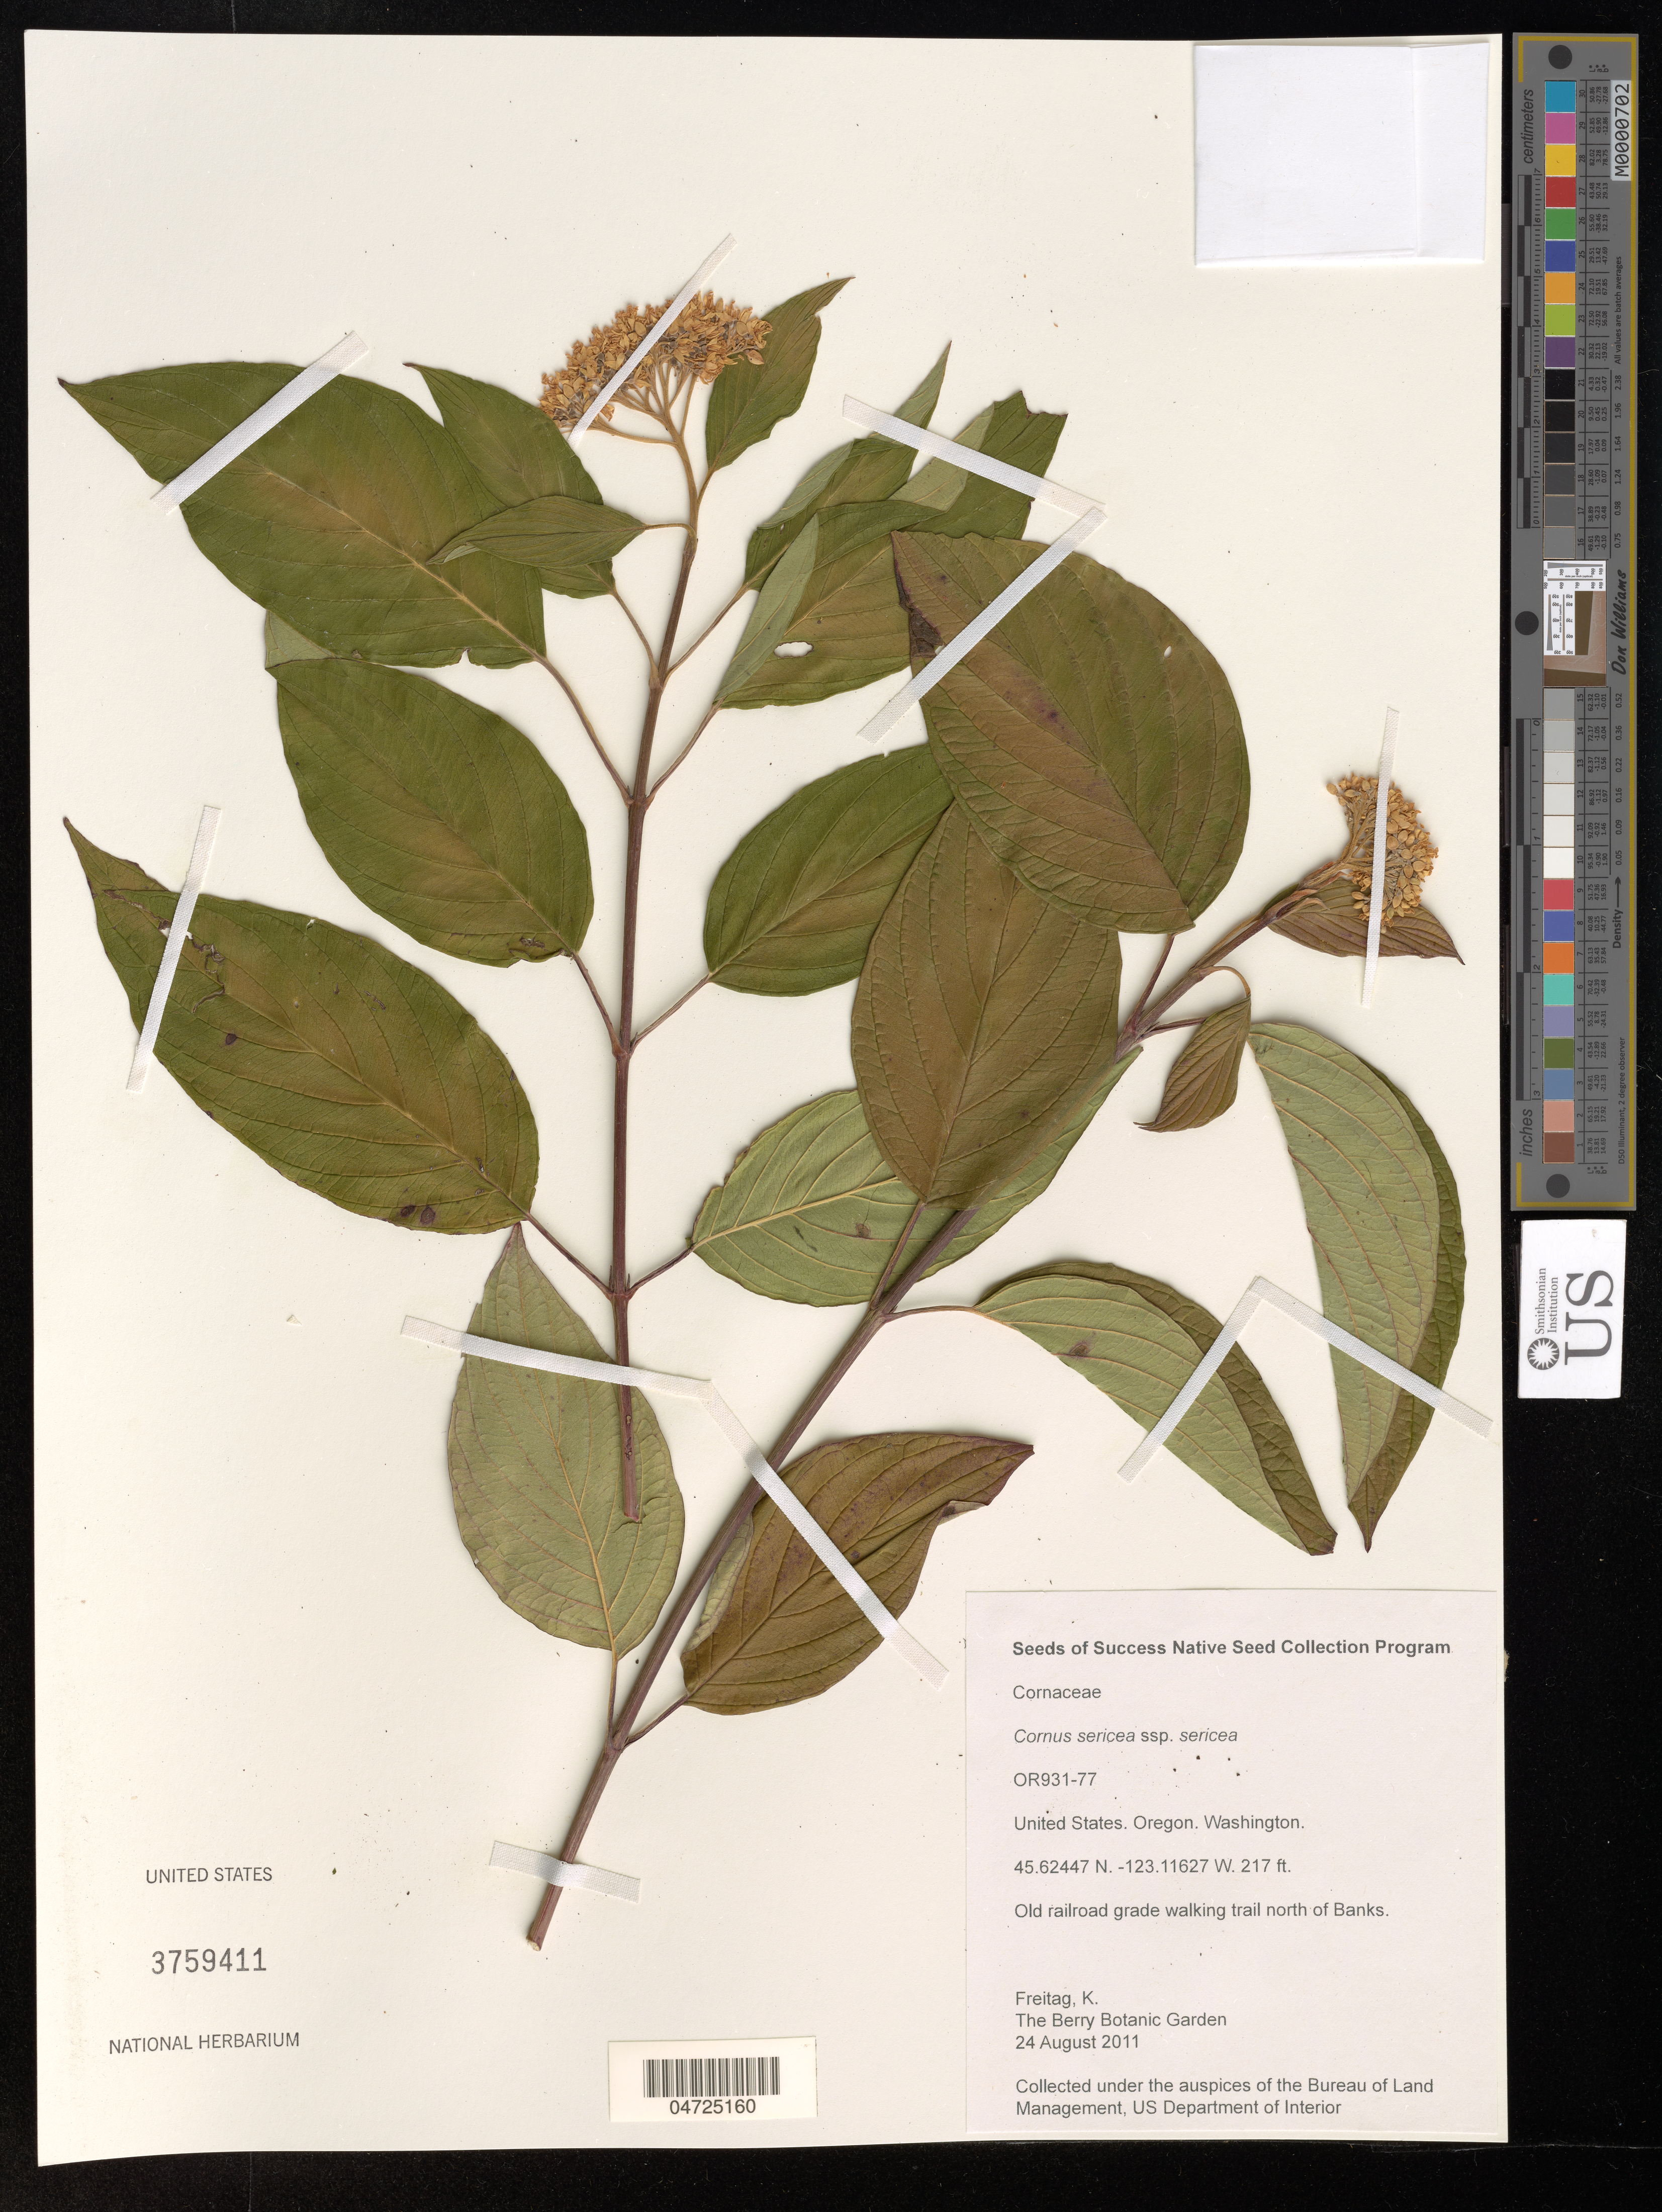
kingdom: Plantae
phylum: Tracheophyta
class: Magnoliopsida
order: Cornales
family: Cornaceae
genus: Cornus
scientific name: Cornus sericea subsp. sericea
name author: L.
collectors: K. Freitag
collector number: OR931-77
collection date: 2011-08-24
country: United States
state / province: Oregon / Washington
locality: Oregon. Washington. Old railroad grade walking trail north of Banks.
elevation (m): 66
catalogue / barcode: US 3759411